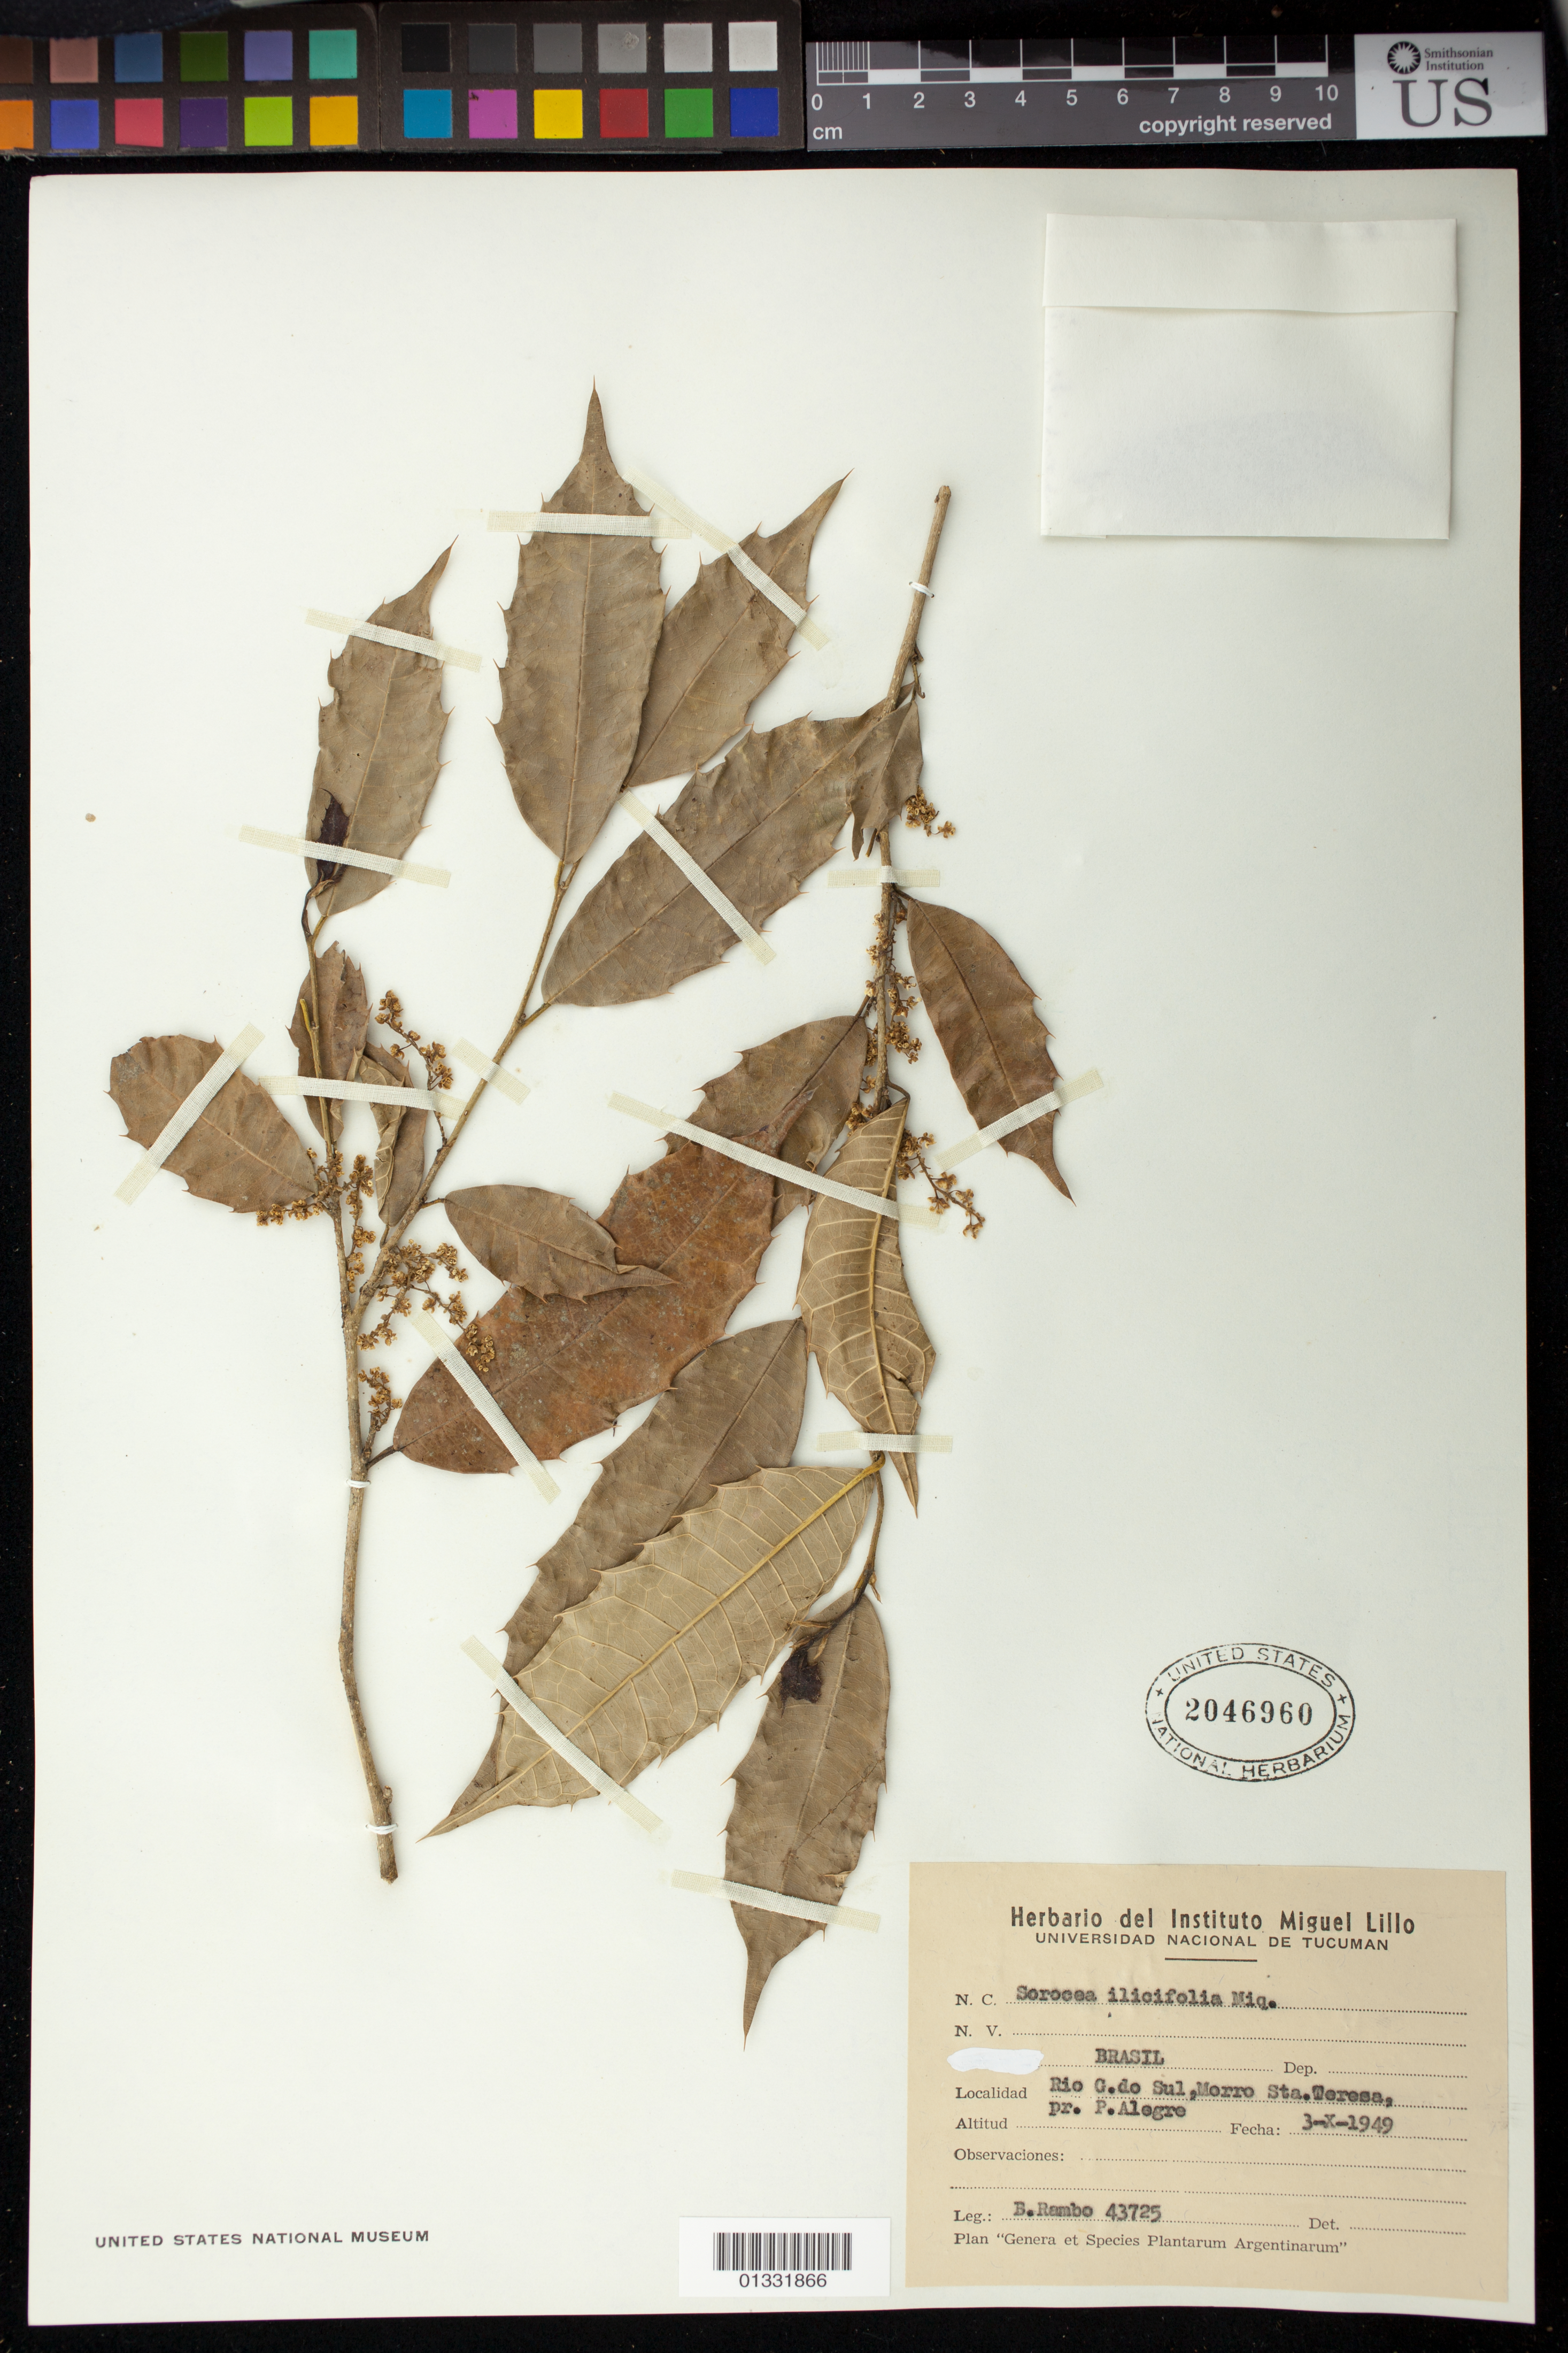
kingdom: Plantae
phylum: Tracheophyta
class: Magnoliopsida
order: Rosales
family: Moraceae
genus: Sorocea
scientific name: Sorocea bonplandii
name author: (Baill.) W.C. Burger et al.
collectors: B. Rambo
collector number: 43725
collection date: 1949-10-03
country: Brazil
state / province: Rio Grande do Sul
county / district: Porto Alegre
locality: Morro Sta. Teresa pr. Porto Alegre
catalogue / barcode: US 2046960